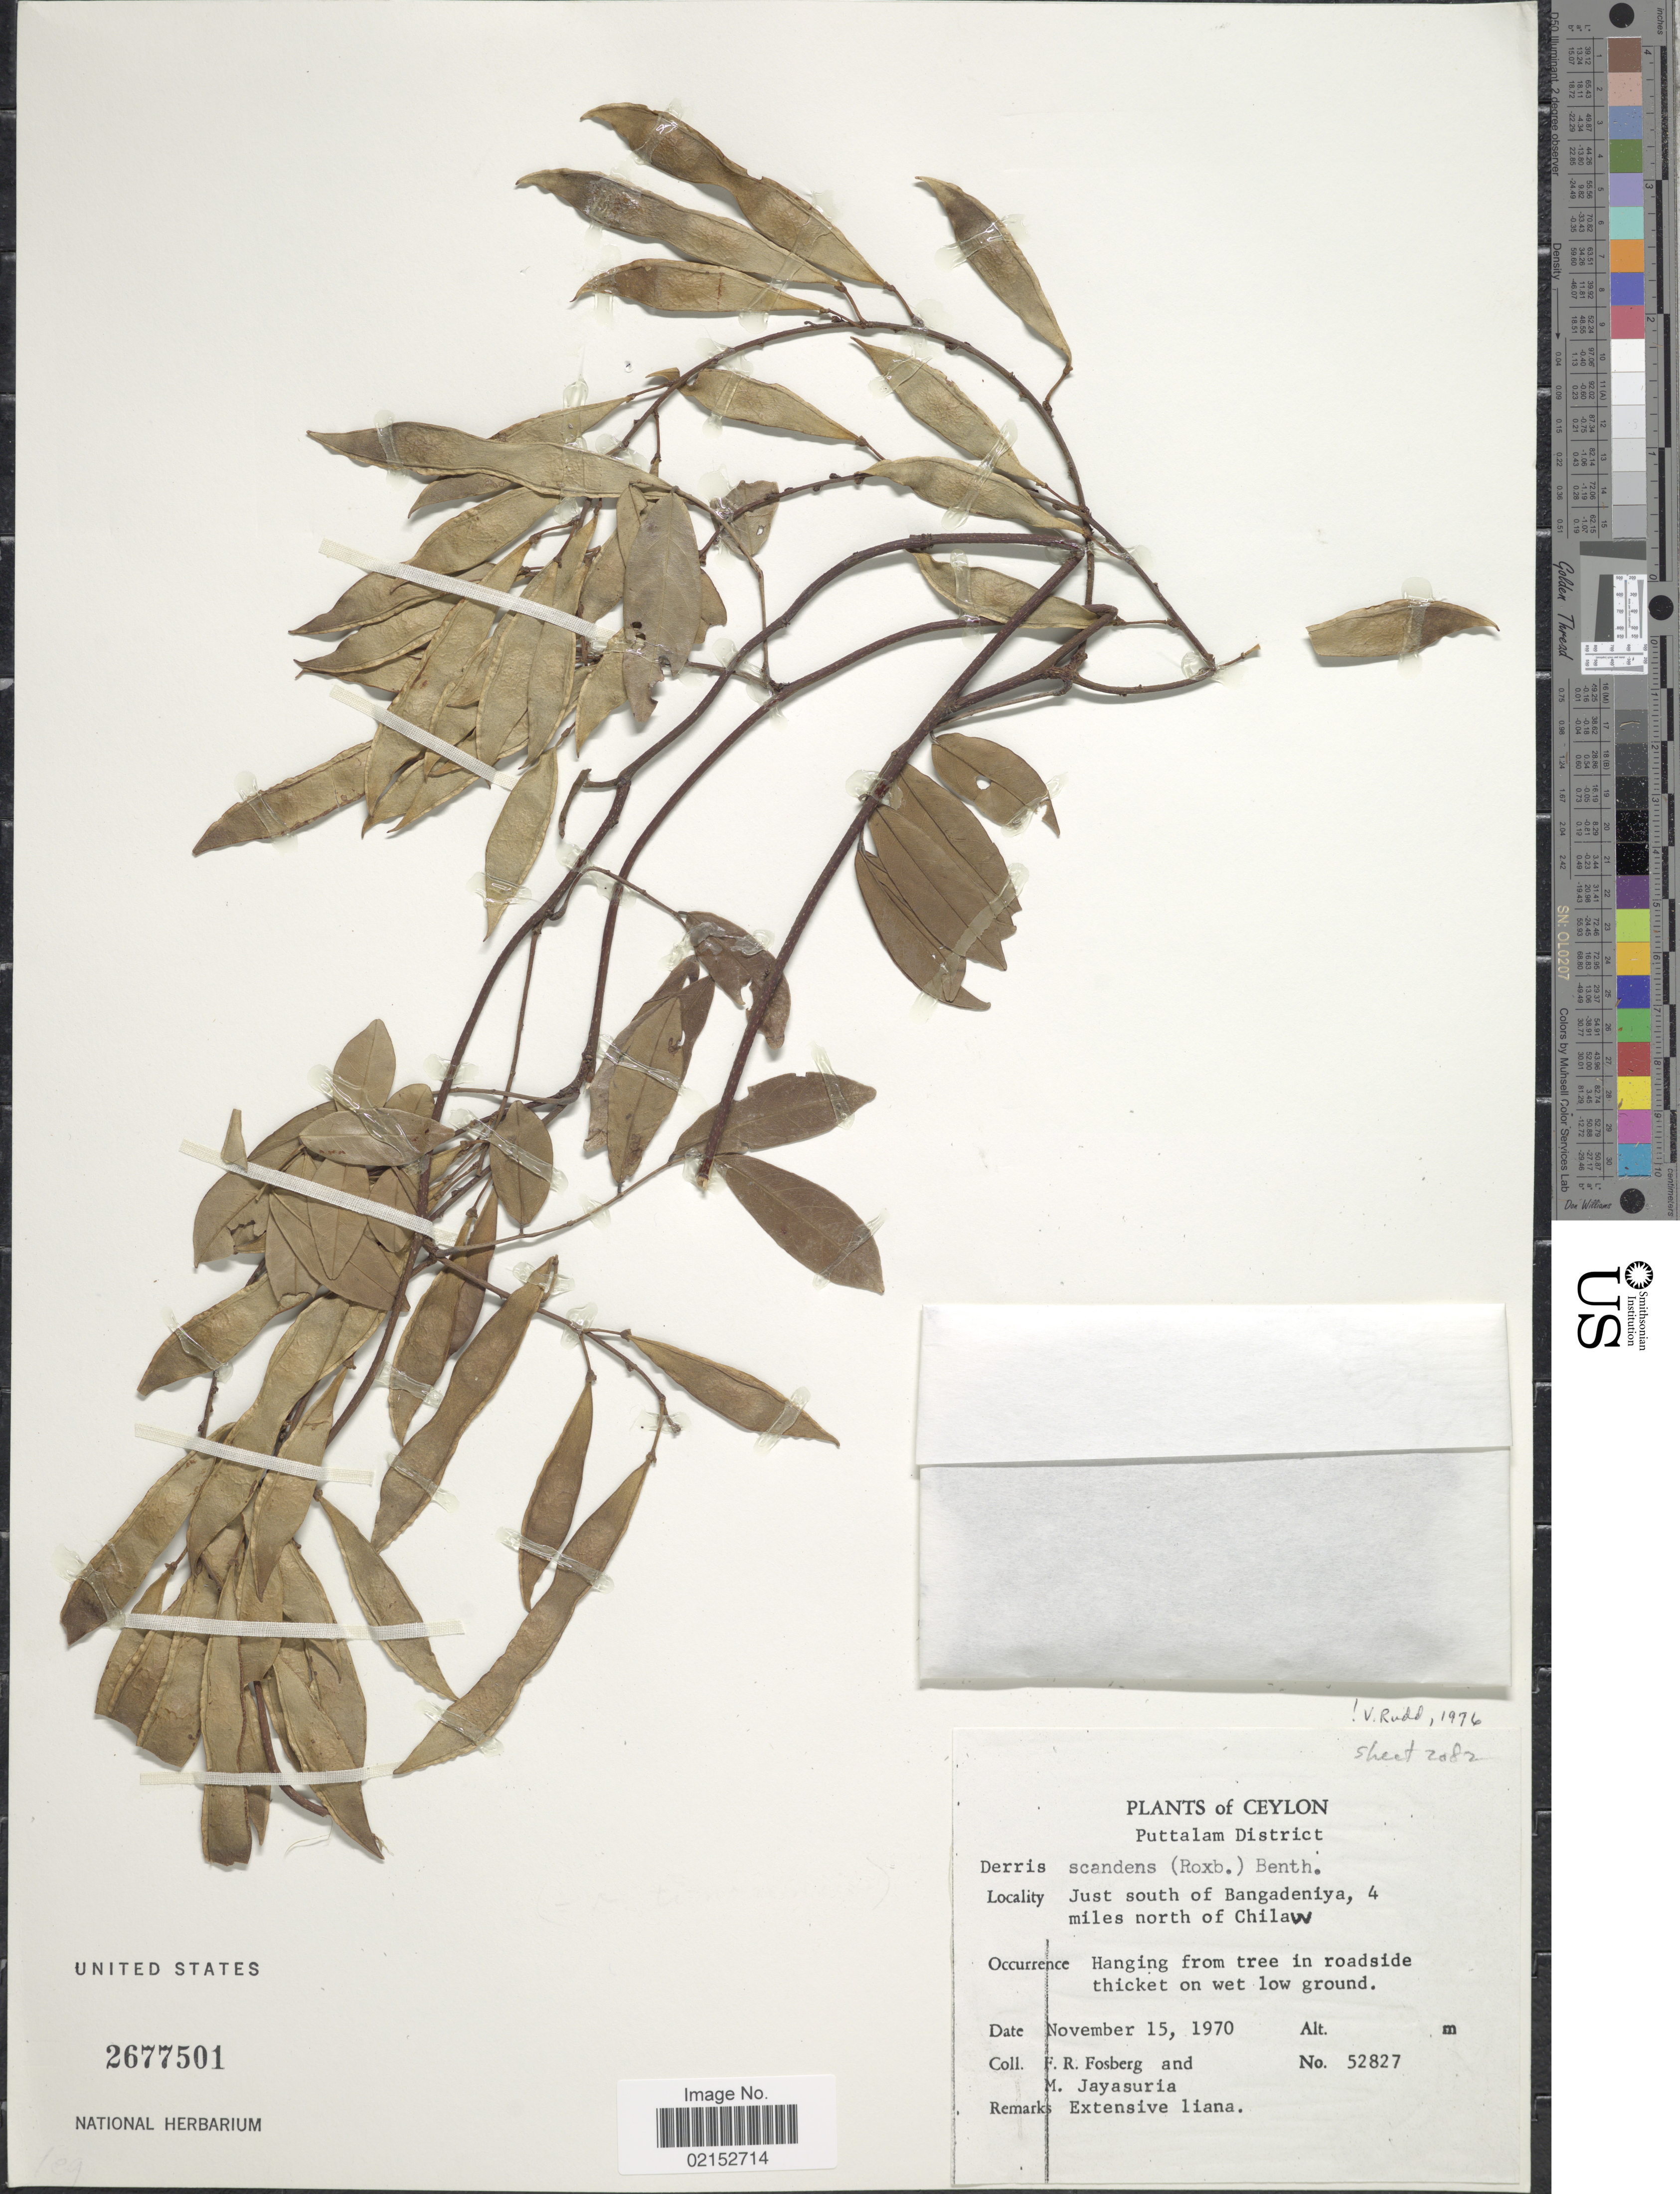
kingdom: Plantae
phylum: Tracheophyta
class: Magnoliopsida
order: Fabales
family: Fabaceae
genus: Brachypterum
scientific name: Brachypterum scandens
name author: (Roxb.) Miq.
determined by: Strong, Mark T., (BOT), Smithsonian Institution - National Museum of Natural History (UNITED STATES)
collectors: F. R. Fosberg & M. Jayasuriya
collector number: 52827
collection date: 1970-11-15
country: Sri Lanka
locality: Ceylon, Puttalam District, just south of Bangadeniya, 4 miles north of Chilaw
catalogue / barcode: US 2677501